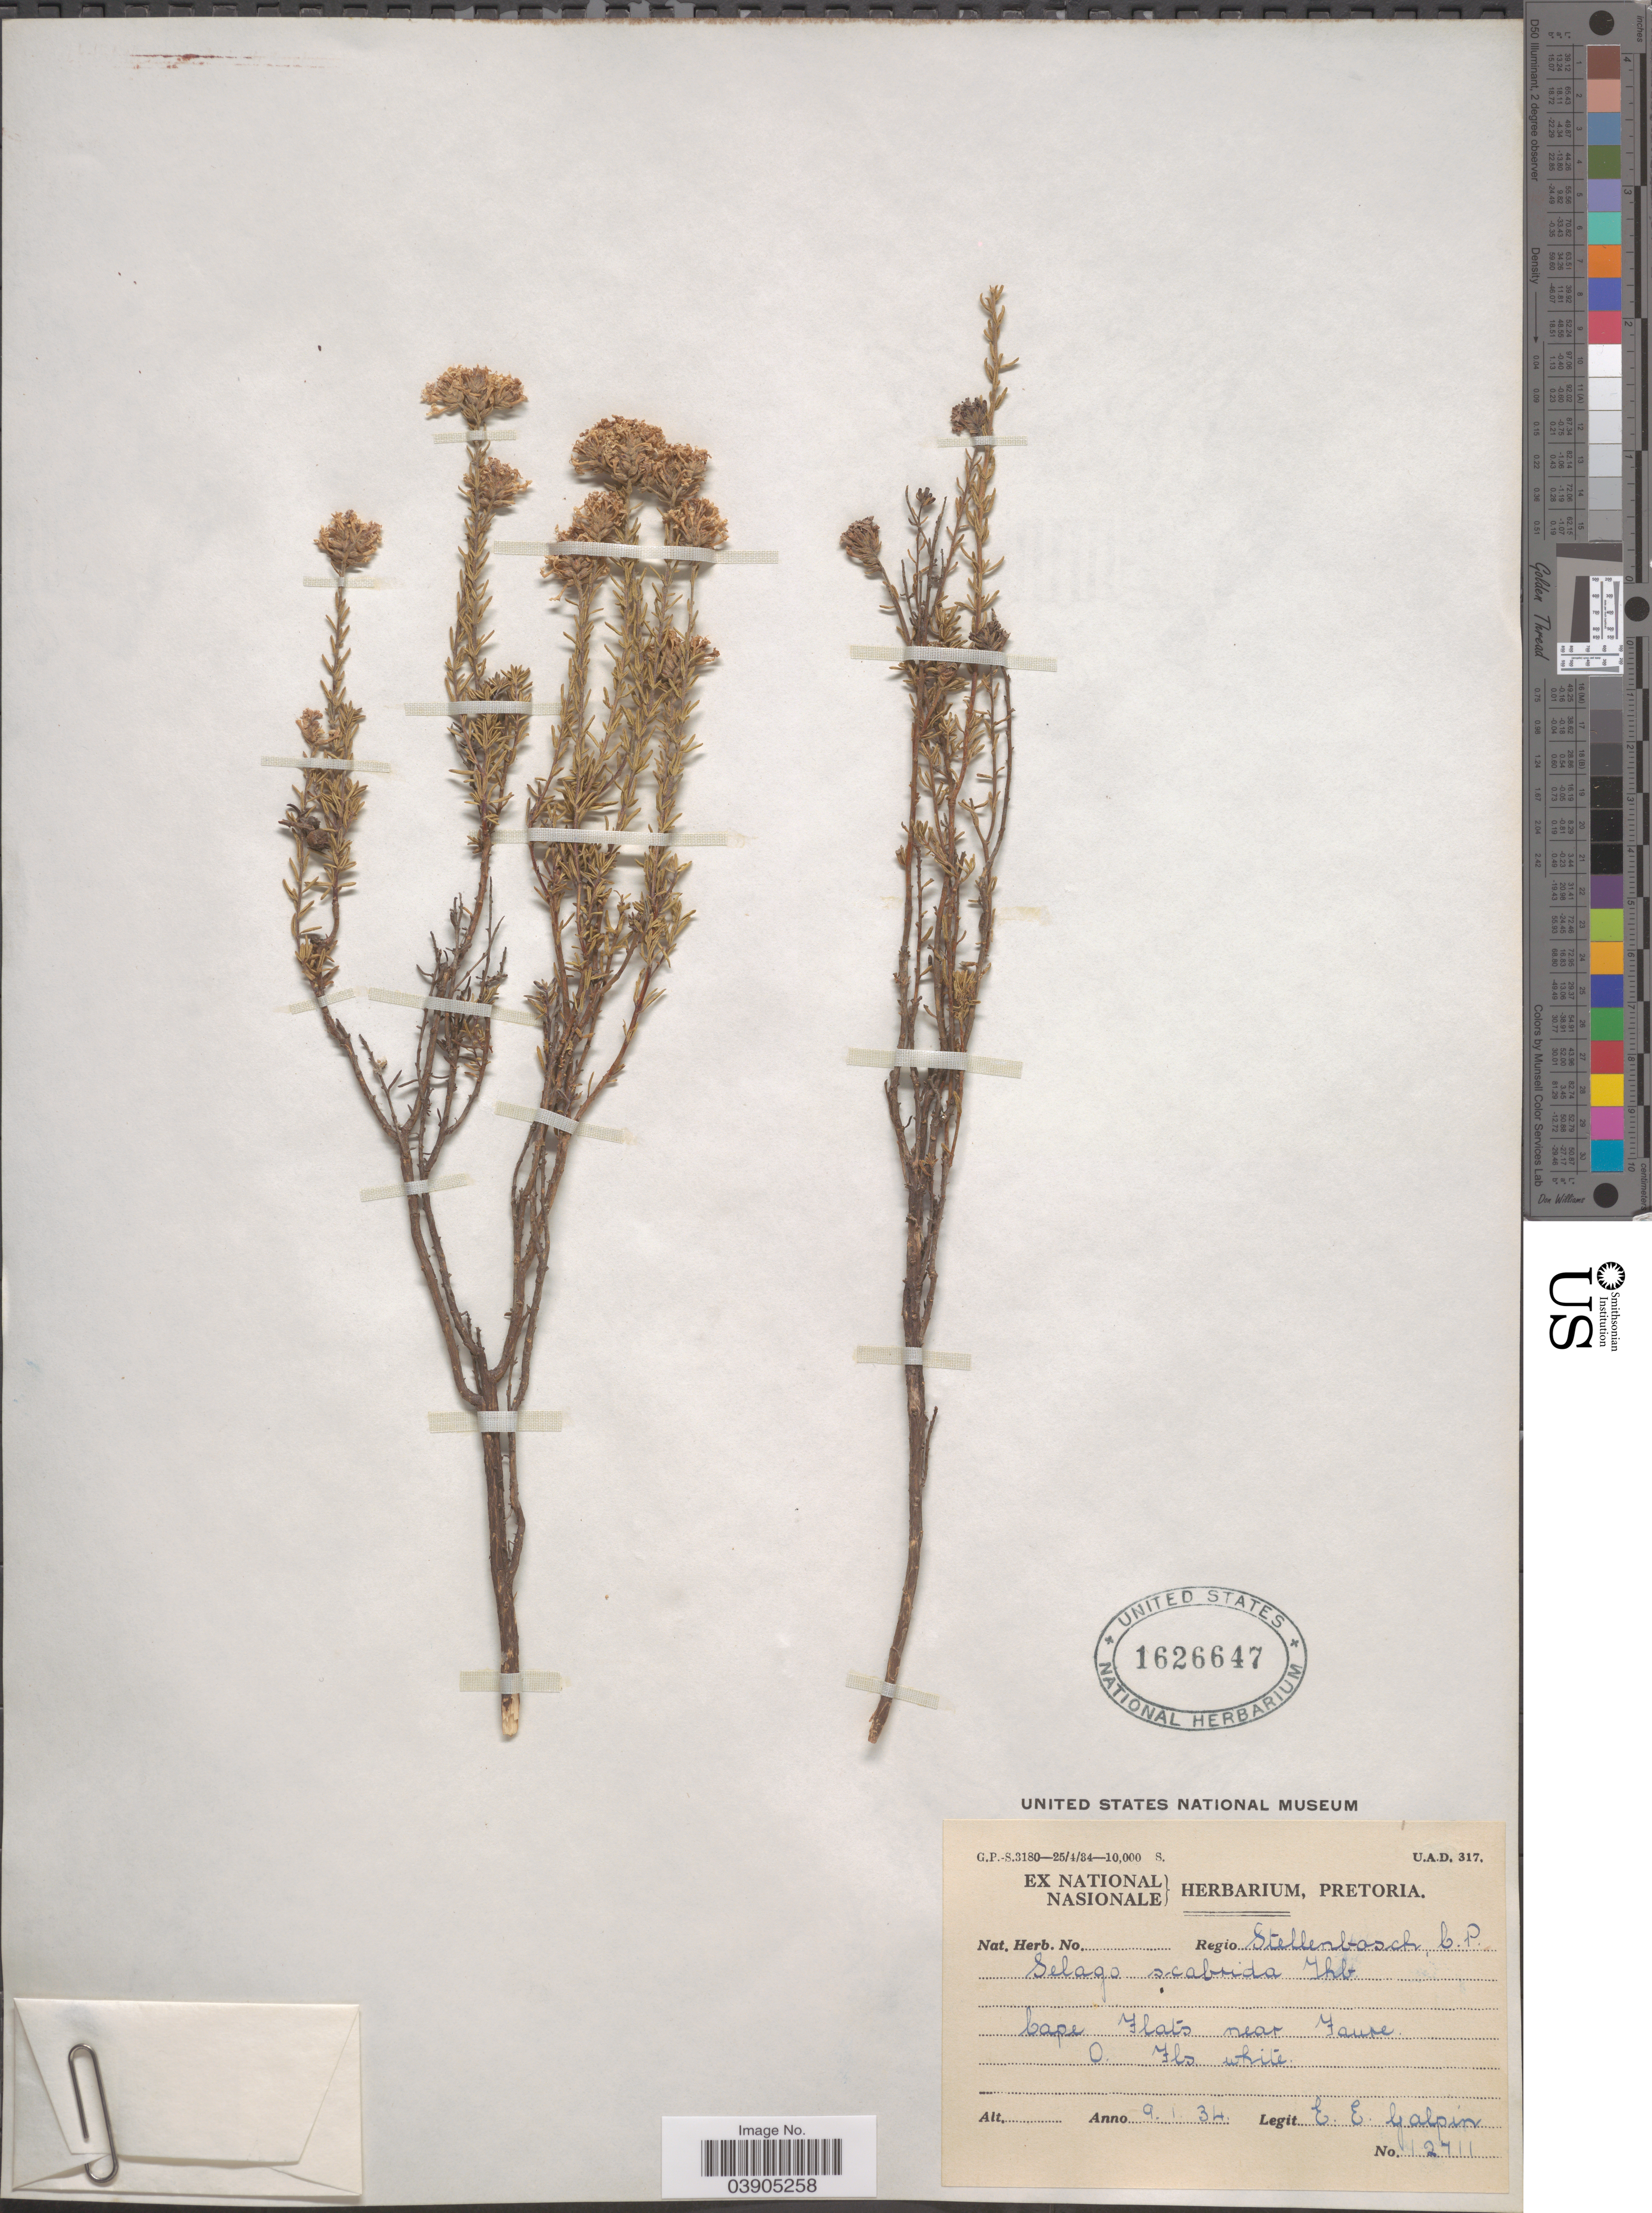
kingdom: Plantae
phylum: Tracheophyta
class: Magnoliopsida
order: Lamiales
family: Scrophulariaceae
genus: Selago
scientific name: Selago scabrida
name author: Thunb.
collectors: E. Galpin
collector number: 12711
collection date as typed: Transcribed d/m/y: 9/1/34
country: South Africa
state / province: Western Cape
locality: Regio Stellenbosch, C. P. Cape Flats near Faure.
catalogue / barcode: US 1626647